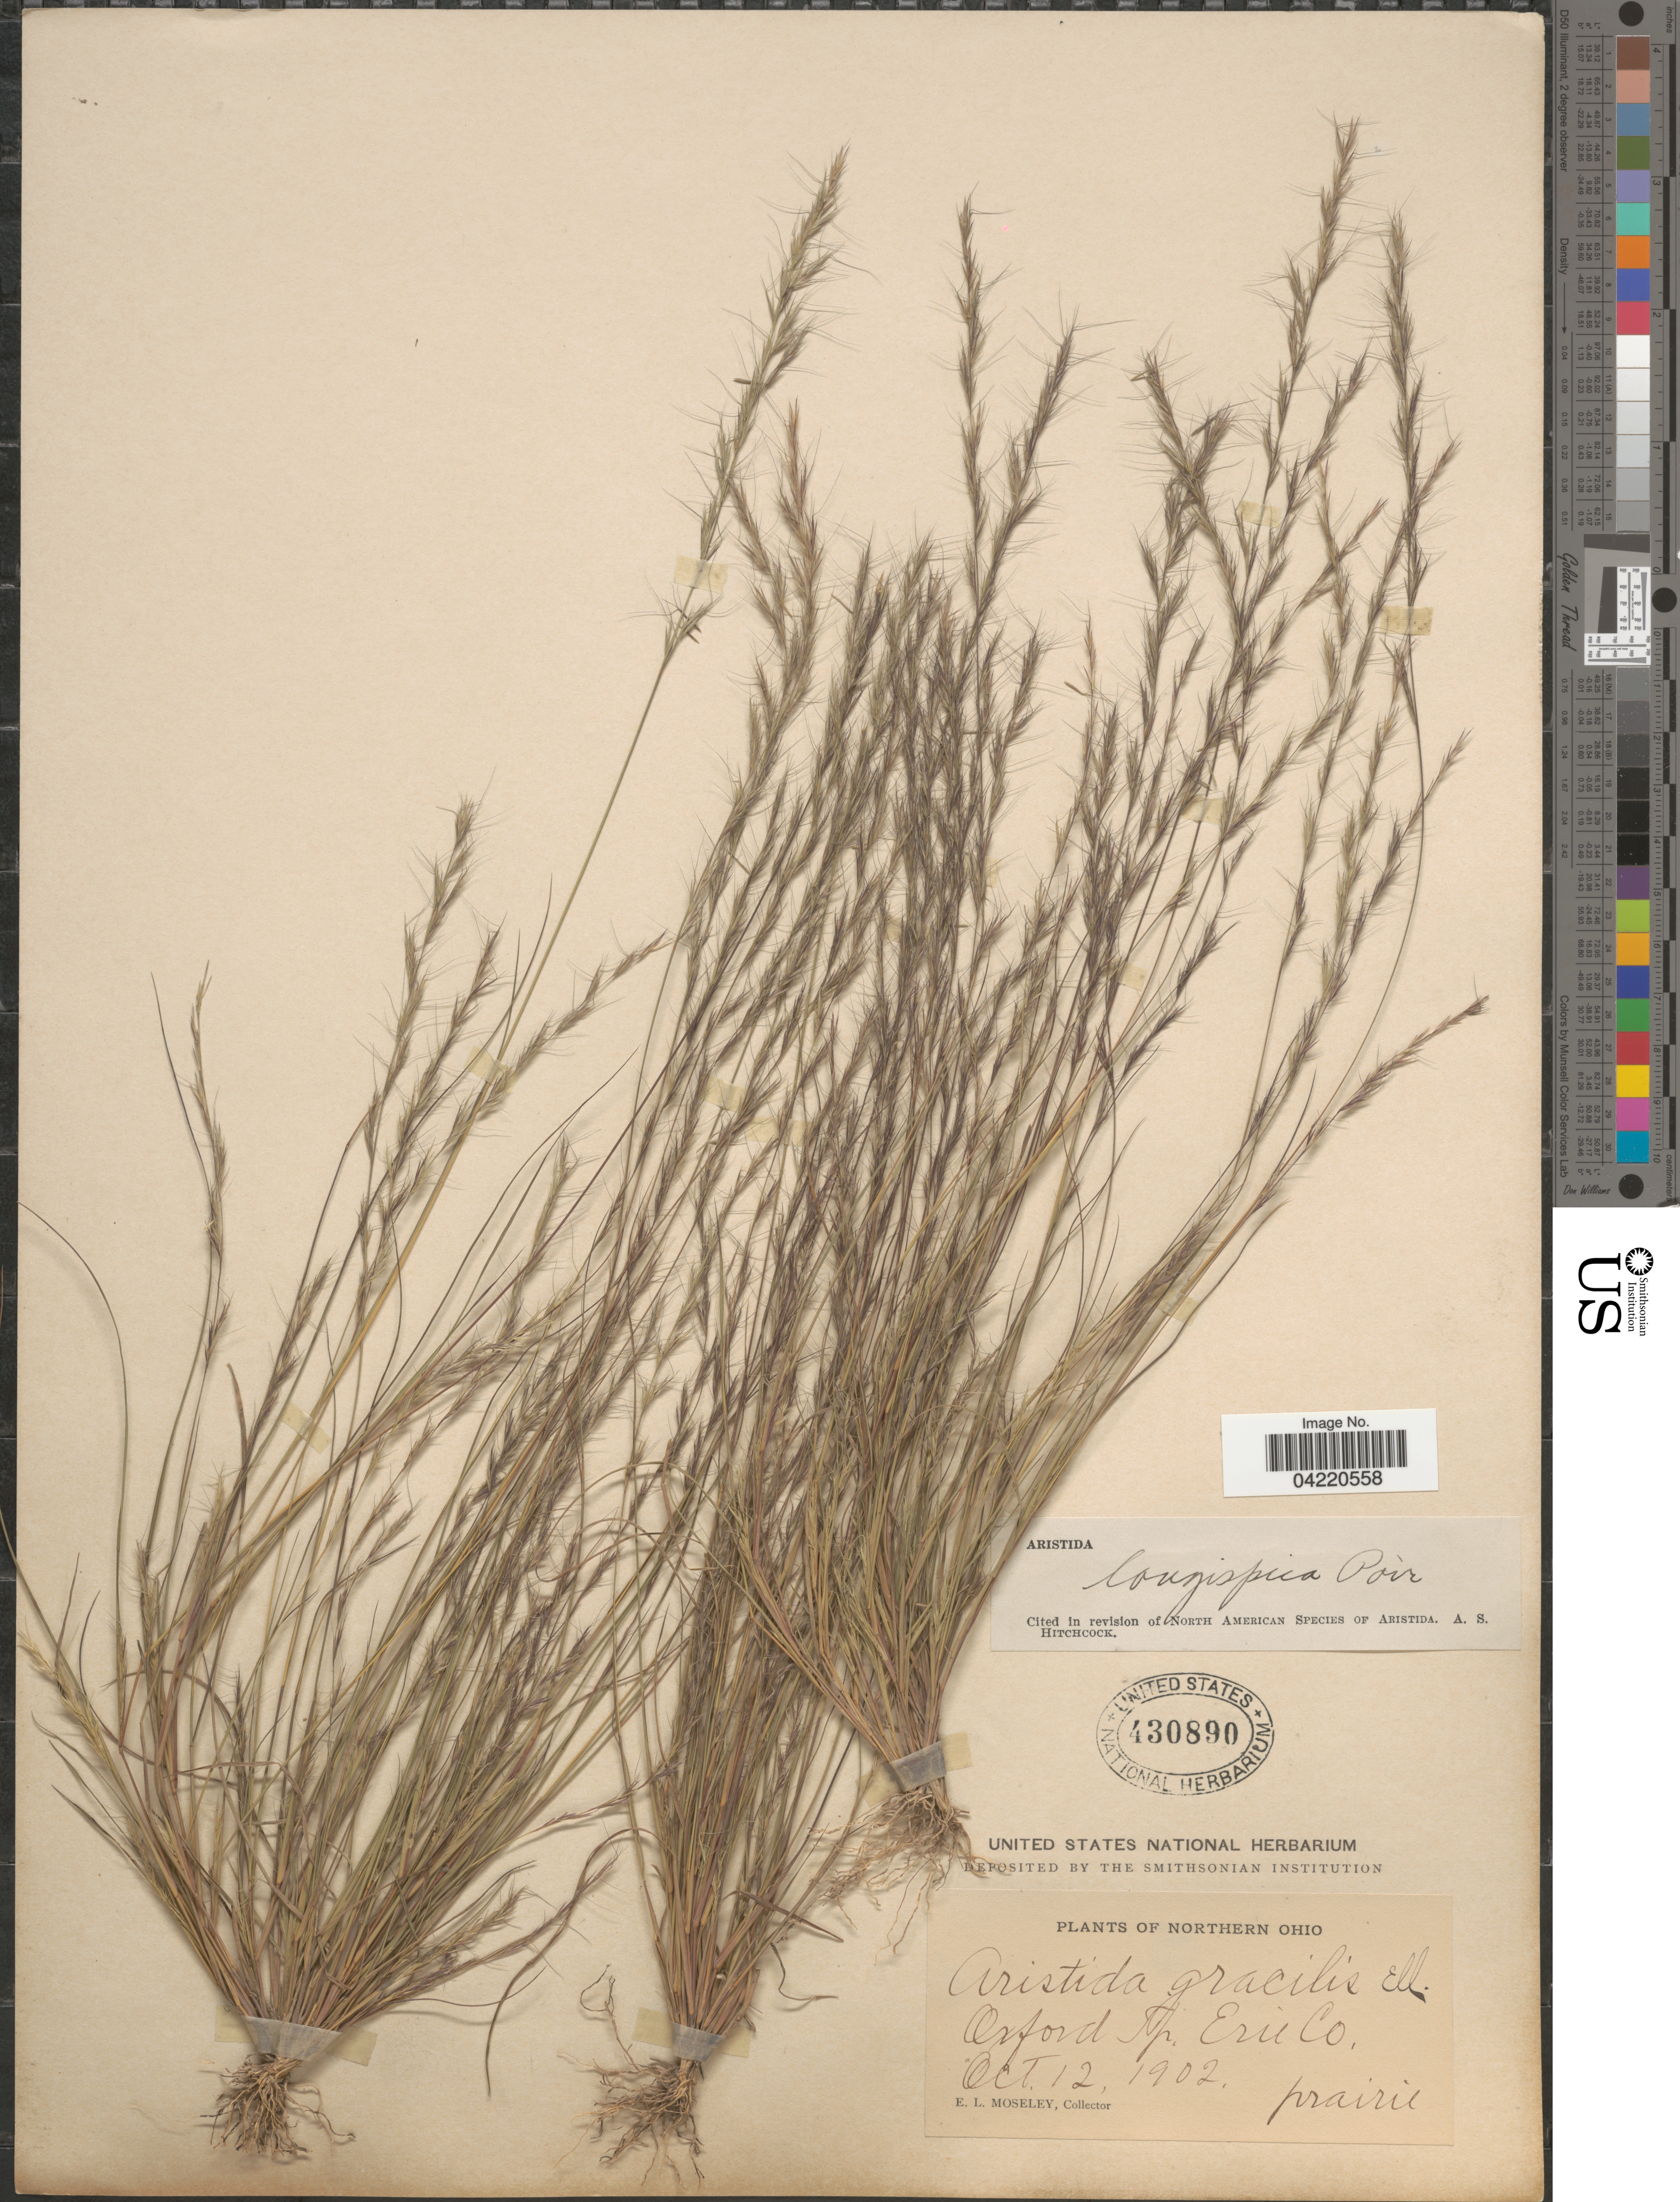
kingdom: Plantae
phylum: Tracheophyta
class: Liliopsida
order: Poales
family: Poaceae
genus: Aristida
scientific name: Aristida longespica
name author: Poir.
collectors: E. Moseley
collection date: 1902-10-12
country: United States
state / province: Ohio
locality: Northern Ohio. Oxford Tp. Erie Co.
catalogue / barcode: US 430890